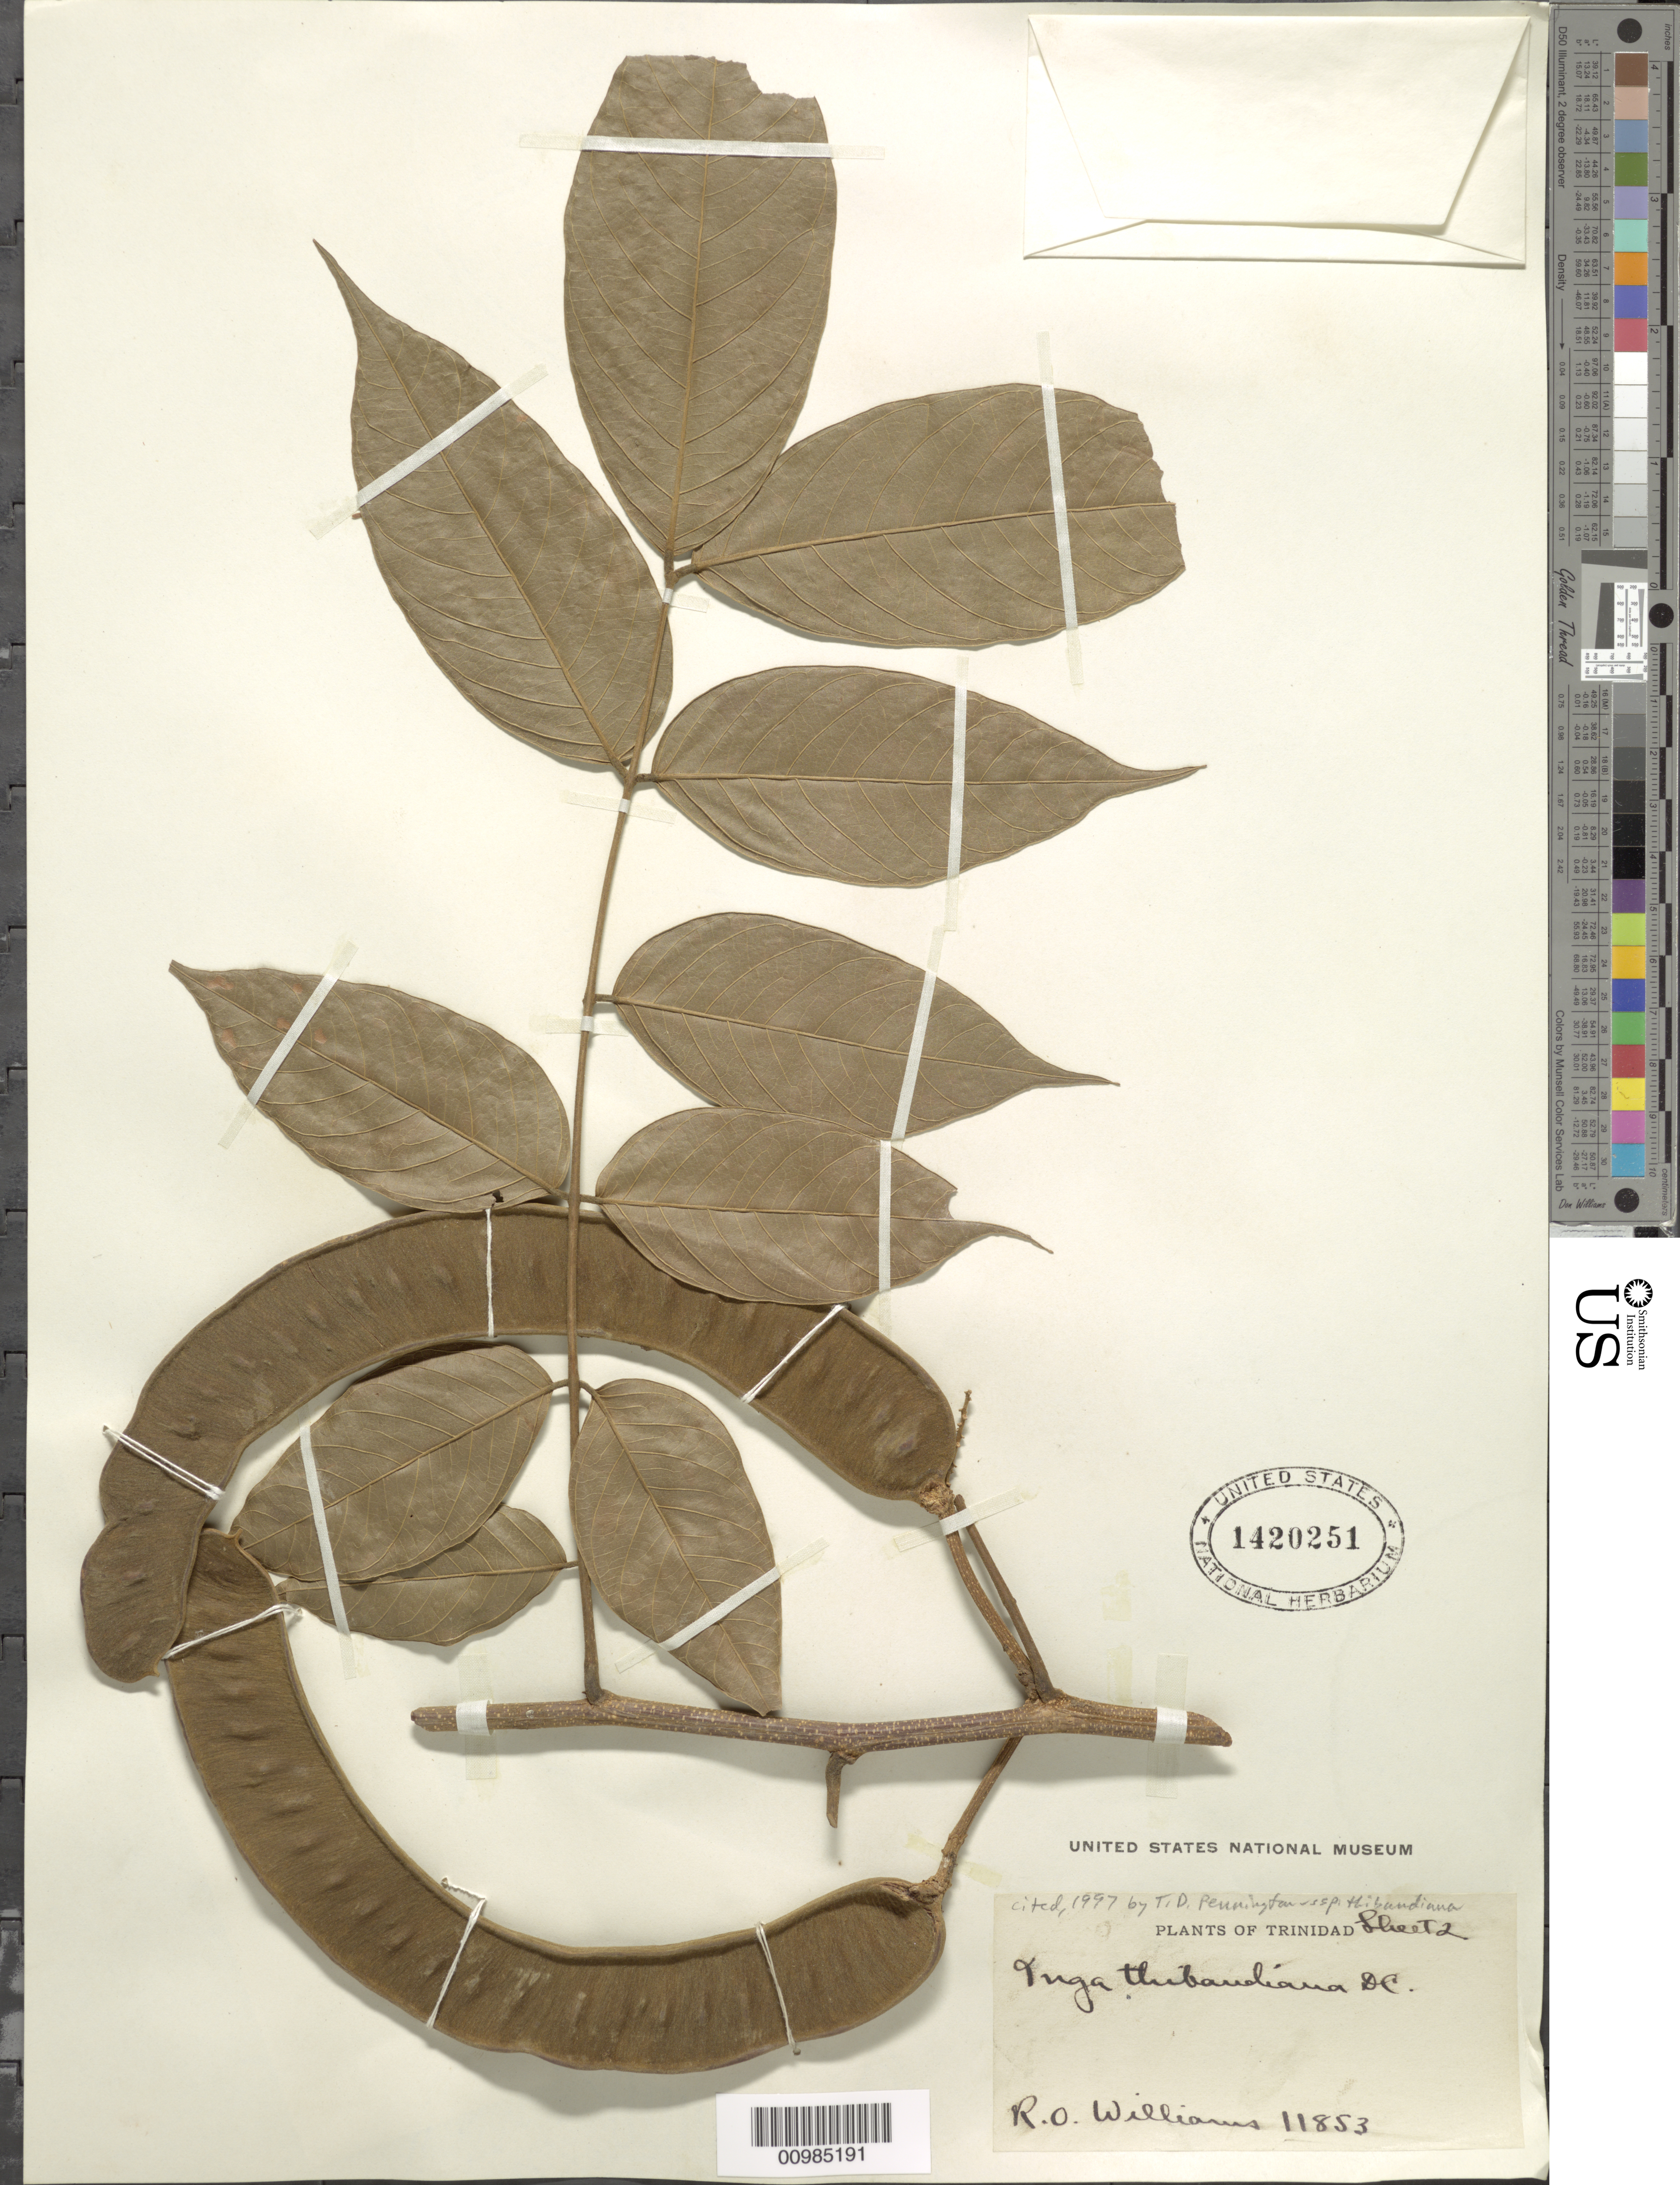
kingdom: Plantae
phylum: Tracheophyta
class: Magnoliopsida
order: Fabales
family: Fabaceae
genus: Inga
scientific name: Inga thibaudiana subsp. thibaudiana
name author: DC.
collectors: R. O. Williams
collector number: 11853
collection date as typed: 21 Oct 1927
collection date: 1927-10-21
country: Trinidad and Tobago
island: Trinidad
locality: Saugre Grande, Mora Forest.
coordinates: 0 N, 0 E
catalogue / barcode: US 1420251